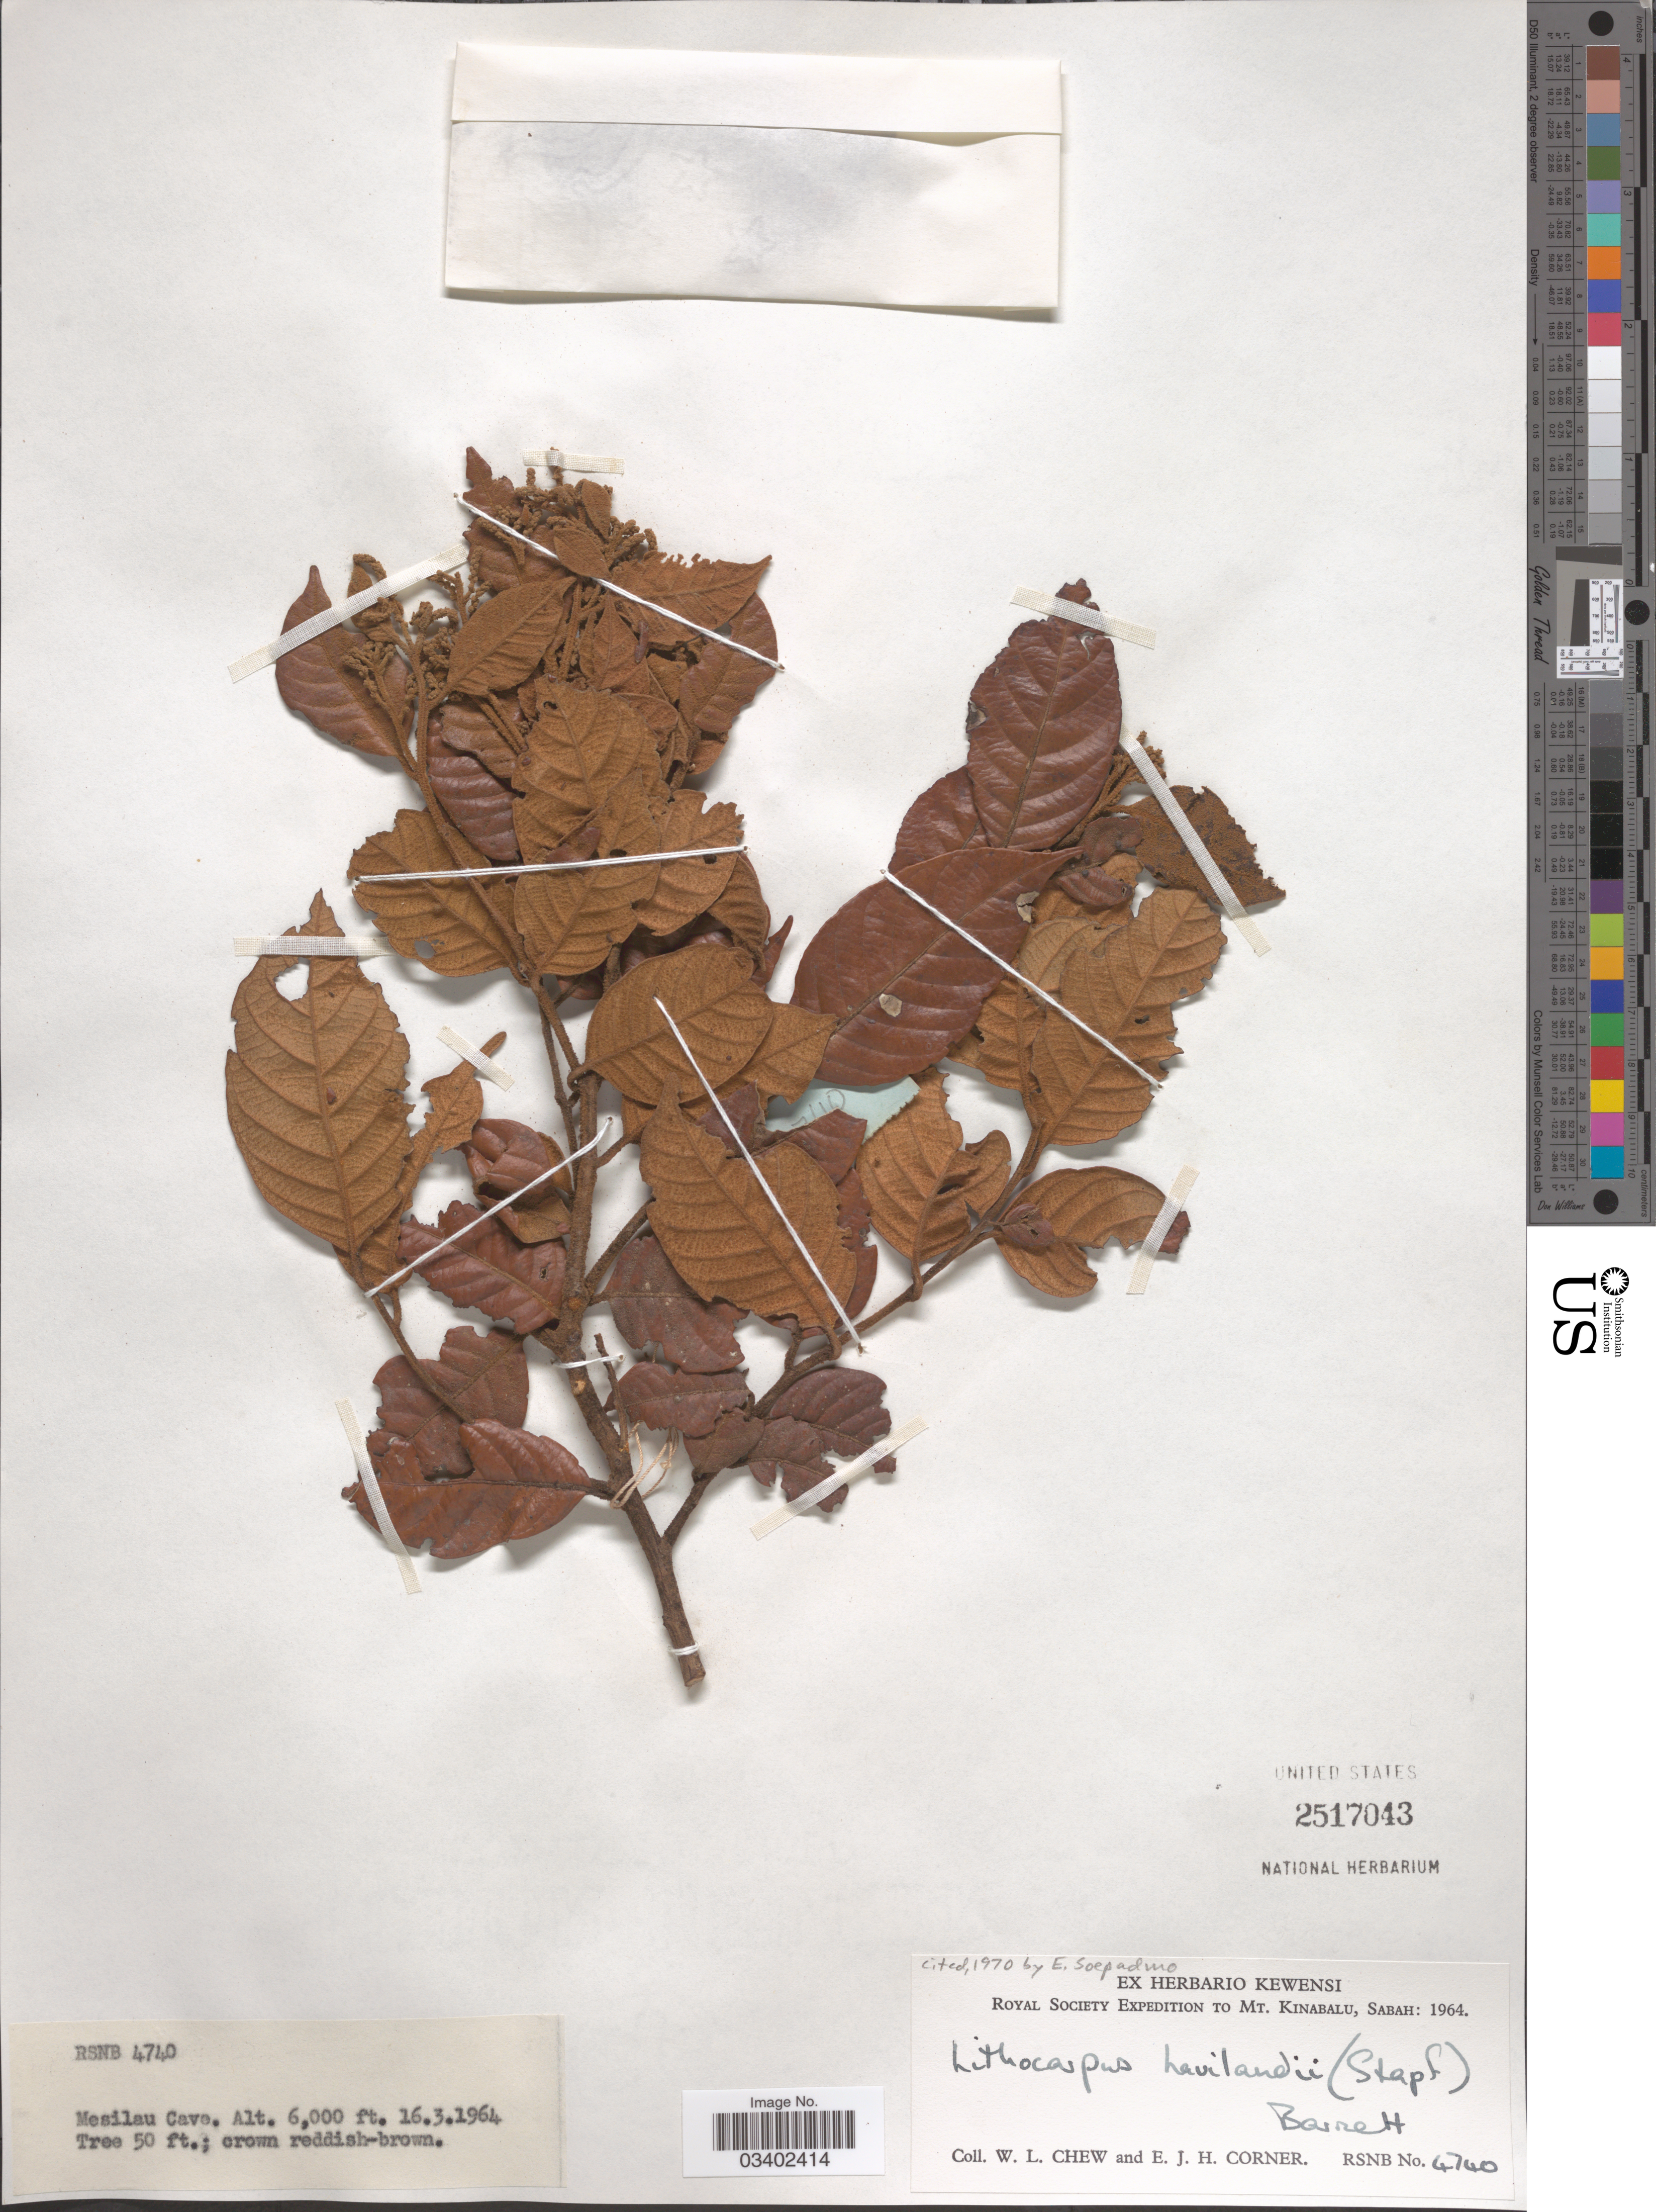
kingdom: Plantae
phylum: Tracheophyta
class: Magnoliopsida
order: Fagales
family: Fagaceae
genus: Lithocarpus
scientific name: Lithocarpus havilandii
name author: (Stapf) Barnett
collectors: W. Chew & E. Corner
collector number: RSNB 4740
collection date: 1964-03-16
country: Malaysia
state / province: Sabah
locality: Mt. Kinabalu. Mesilau Cave.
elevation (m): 1829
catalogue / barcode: US 2517043